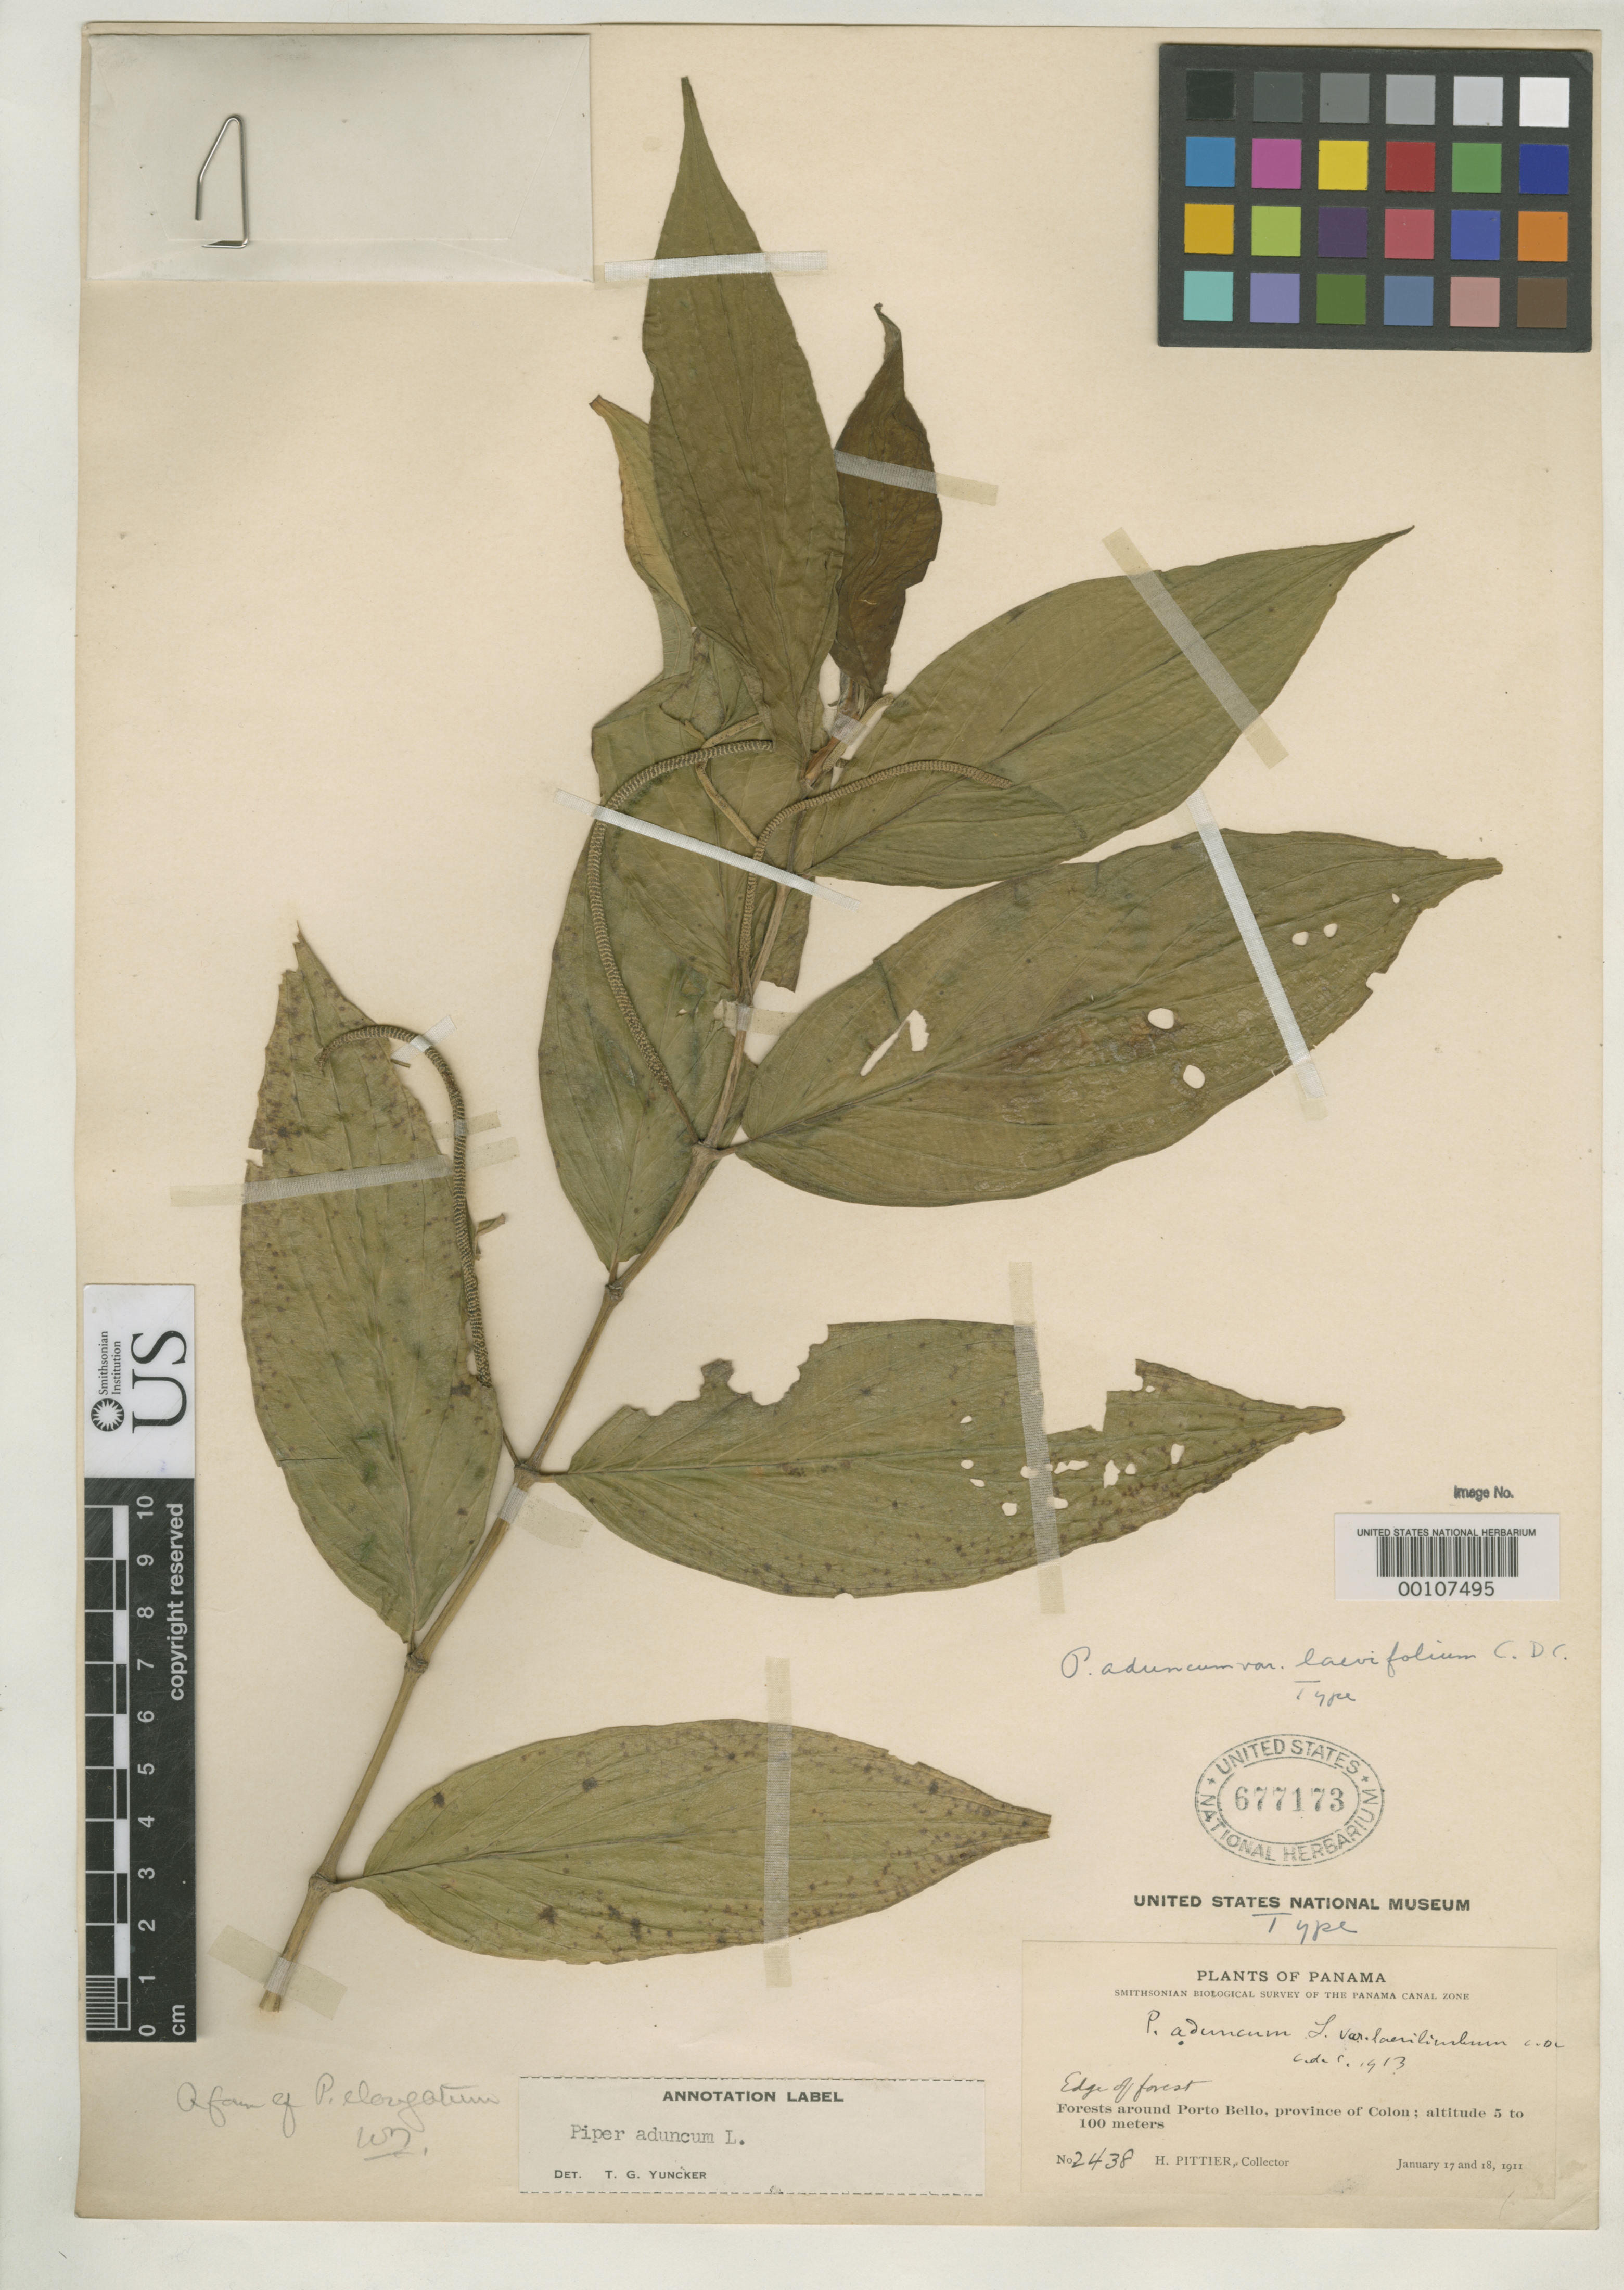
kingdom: Plantae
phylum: Tracheophyta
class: Magnoliopsida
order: Piperales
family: Piperaceae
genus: Piper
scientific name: Piper aduncum var. laevifolium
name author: C. DC.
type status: Possible Holotype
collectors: H. F. Pittier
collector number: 2438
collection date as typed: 17 Jan 1911 and 18 Jan 1911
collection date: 1911-01-17,1911-01-18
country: Panama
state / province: Colón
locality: Portobello.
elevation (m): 5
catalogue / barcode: US 677173